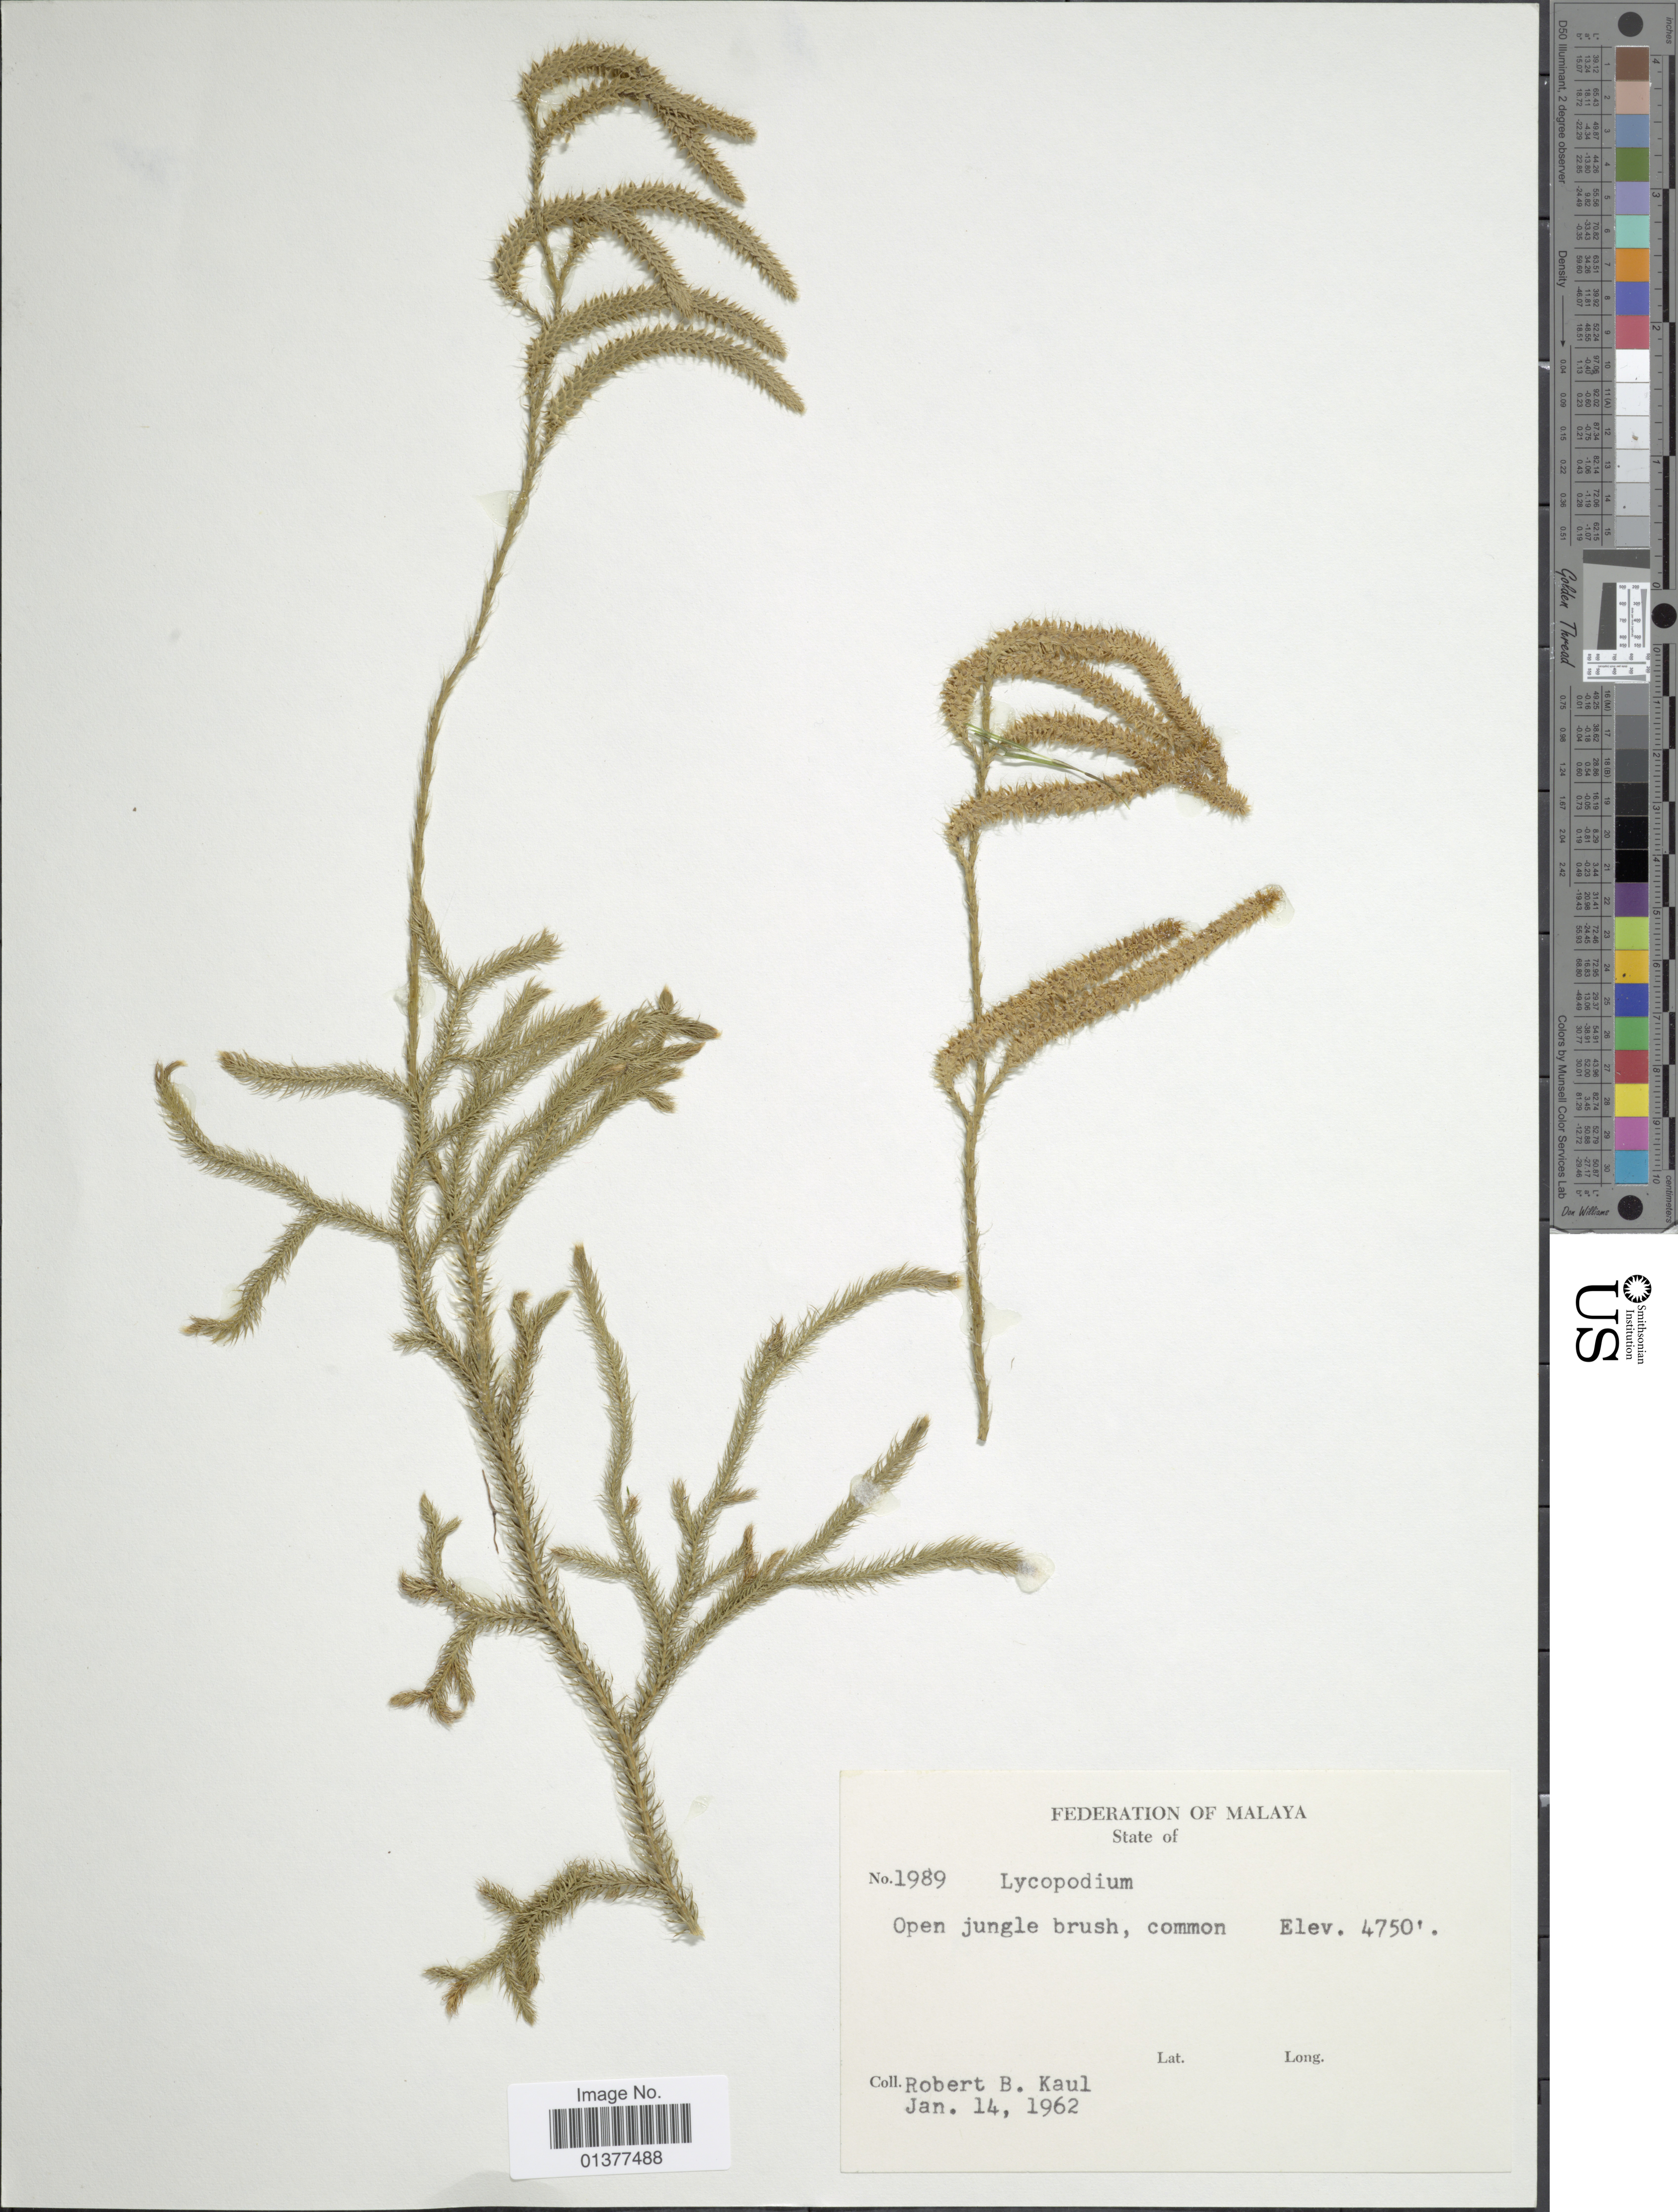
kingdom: Plantae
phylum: Tracheophyta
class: Lycopodiopsida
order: Lycopodiales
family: Lycopodiaceae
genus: Lycopodium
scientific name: Lycopodium clavatum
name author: L.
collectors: R. Kaul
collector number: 1989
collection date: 1962-01-14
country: Malaysia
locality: Open jungle brush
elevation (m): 1448